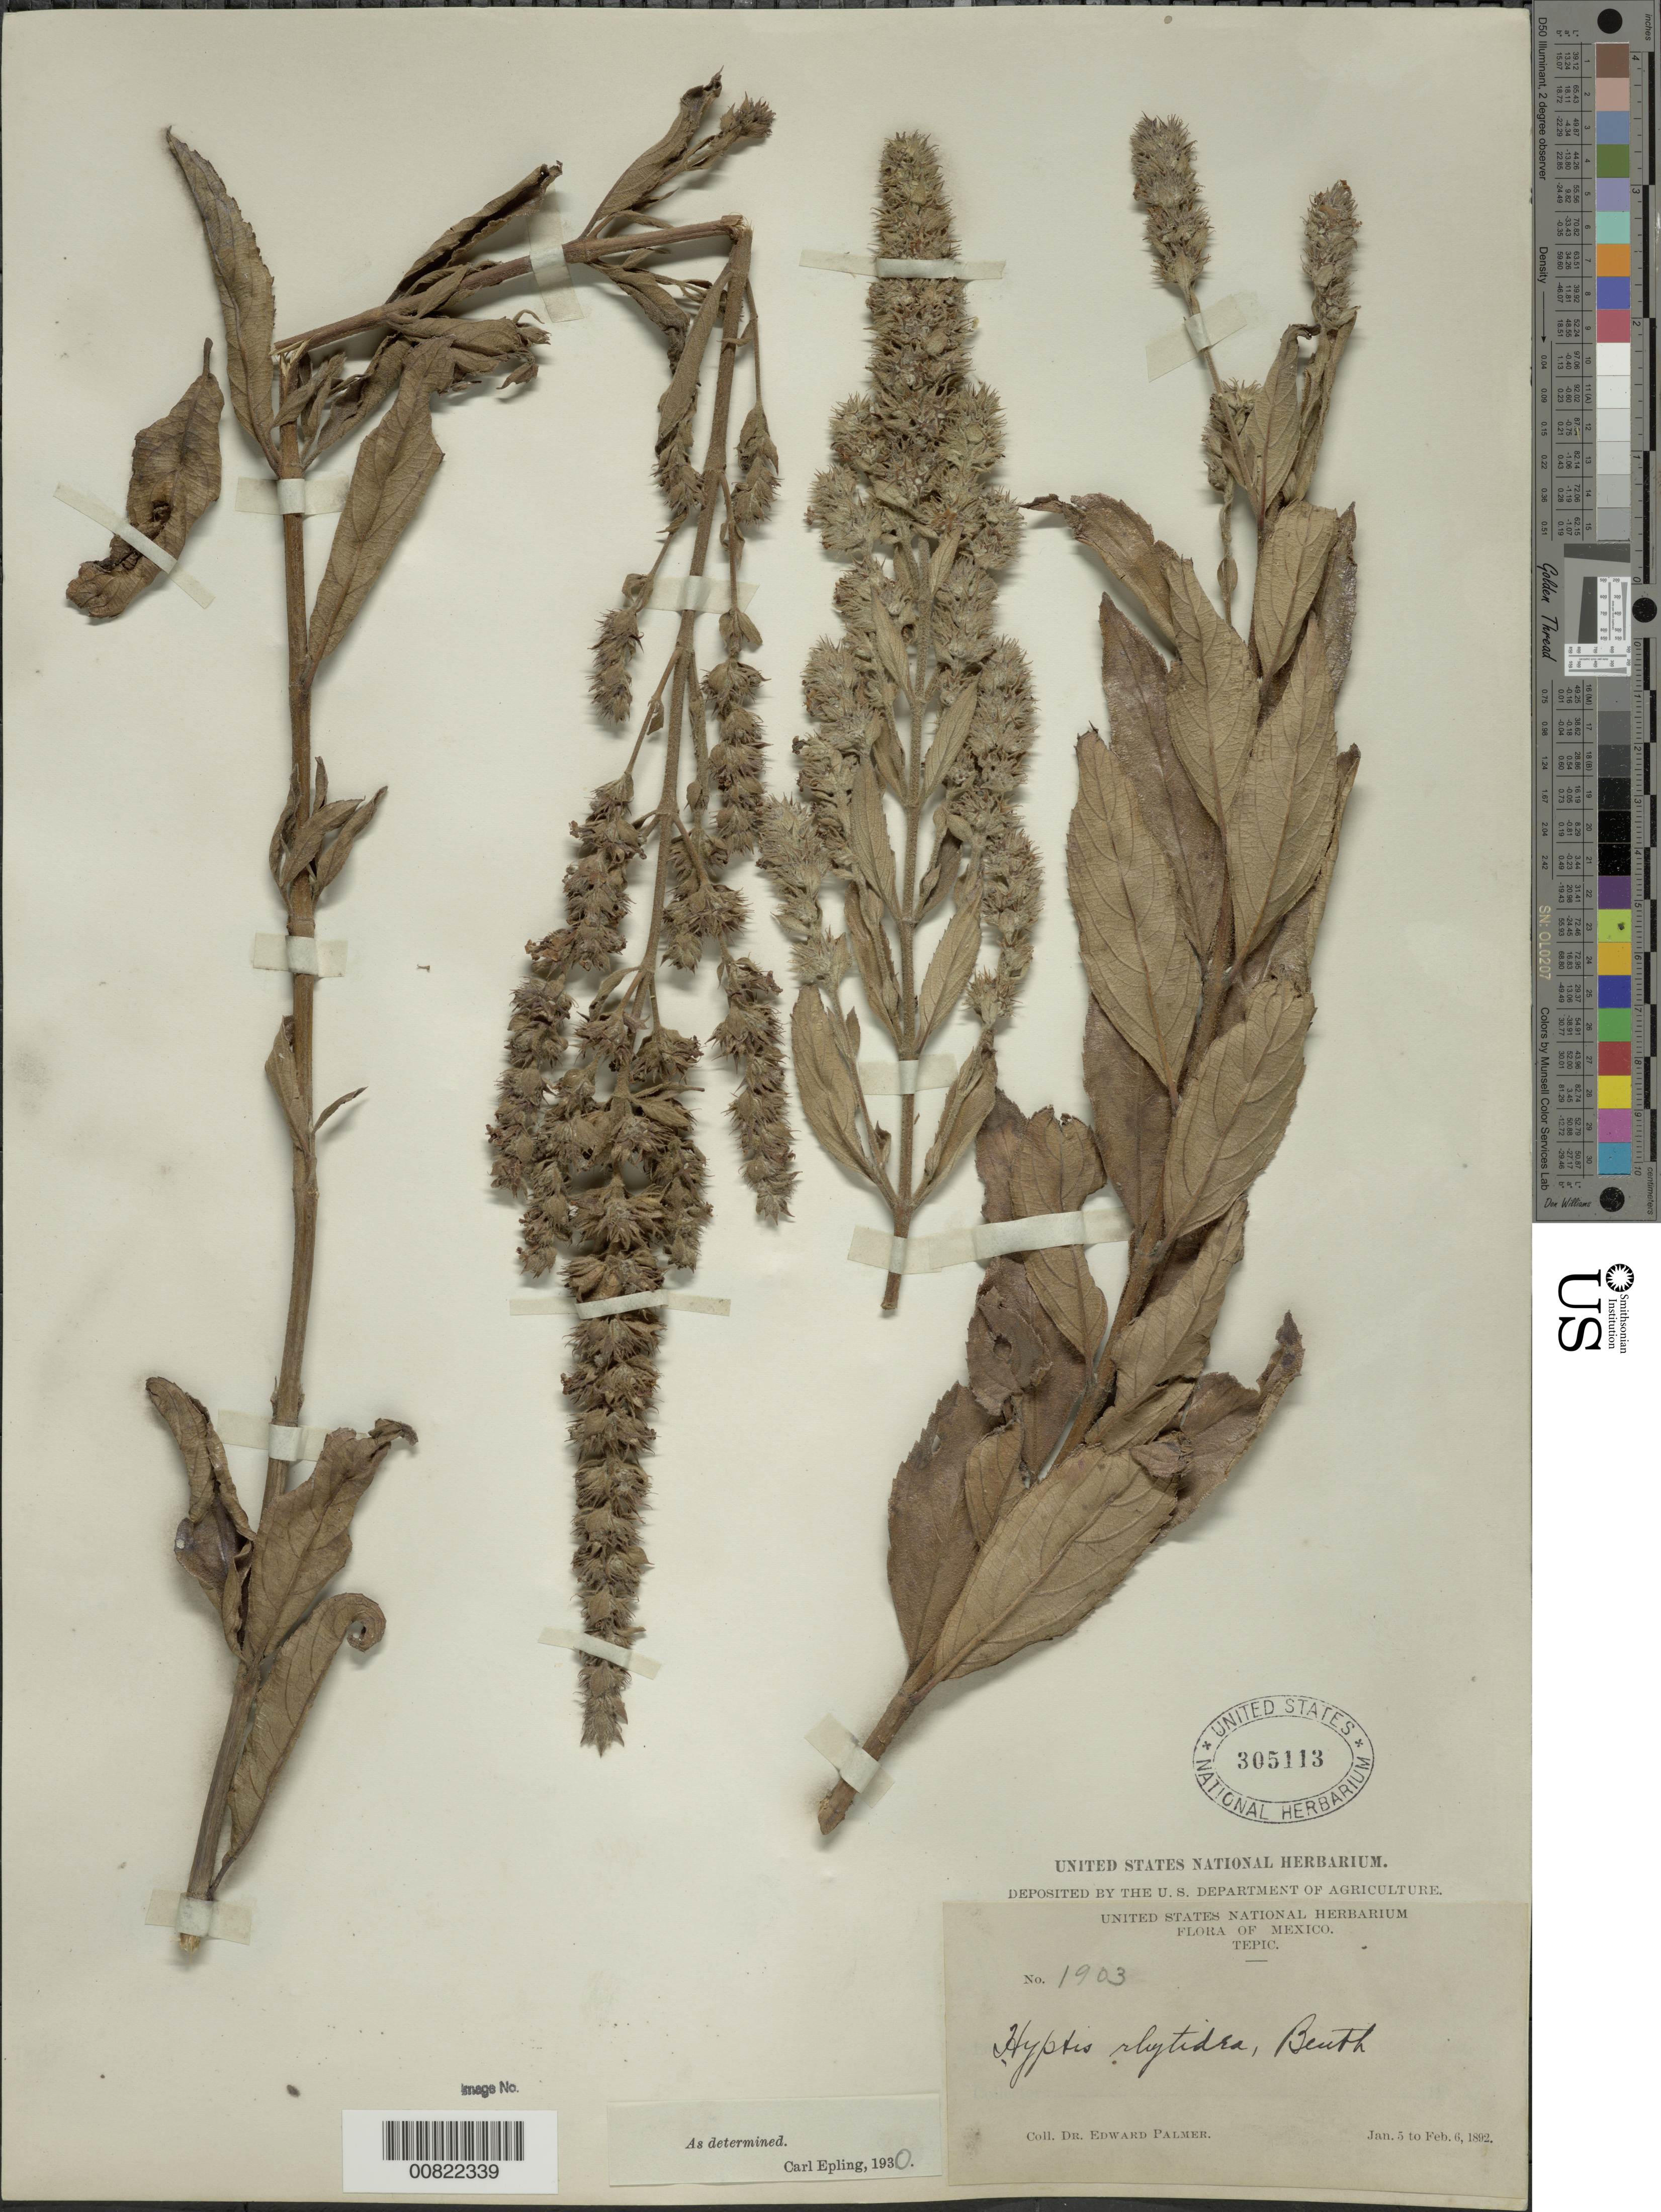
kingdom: Plantae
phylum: Tracheophyta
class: Magnoliopsida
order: Lamiales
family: Lamiaceae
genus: Hyptis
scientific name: Hyptis rhytidea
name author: Benth.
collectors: E. Palmer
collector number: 1903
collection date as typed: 05 Jan 1892 to 06 Feb 1892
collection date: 1892-01-05/1892-02-06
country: Mexico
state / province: Nayarit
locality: Tepic, Nayarit.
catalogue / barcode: US 305113